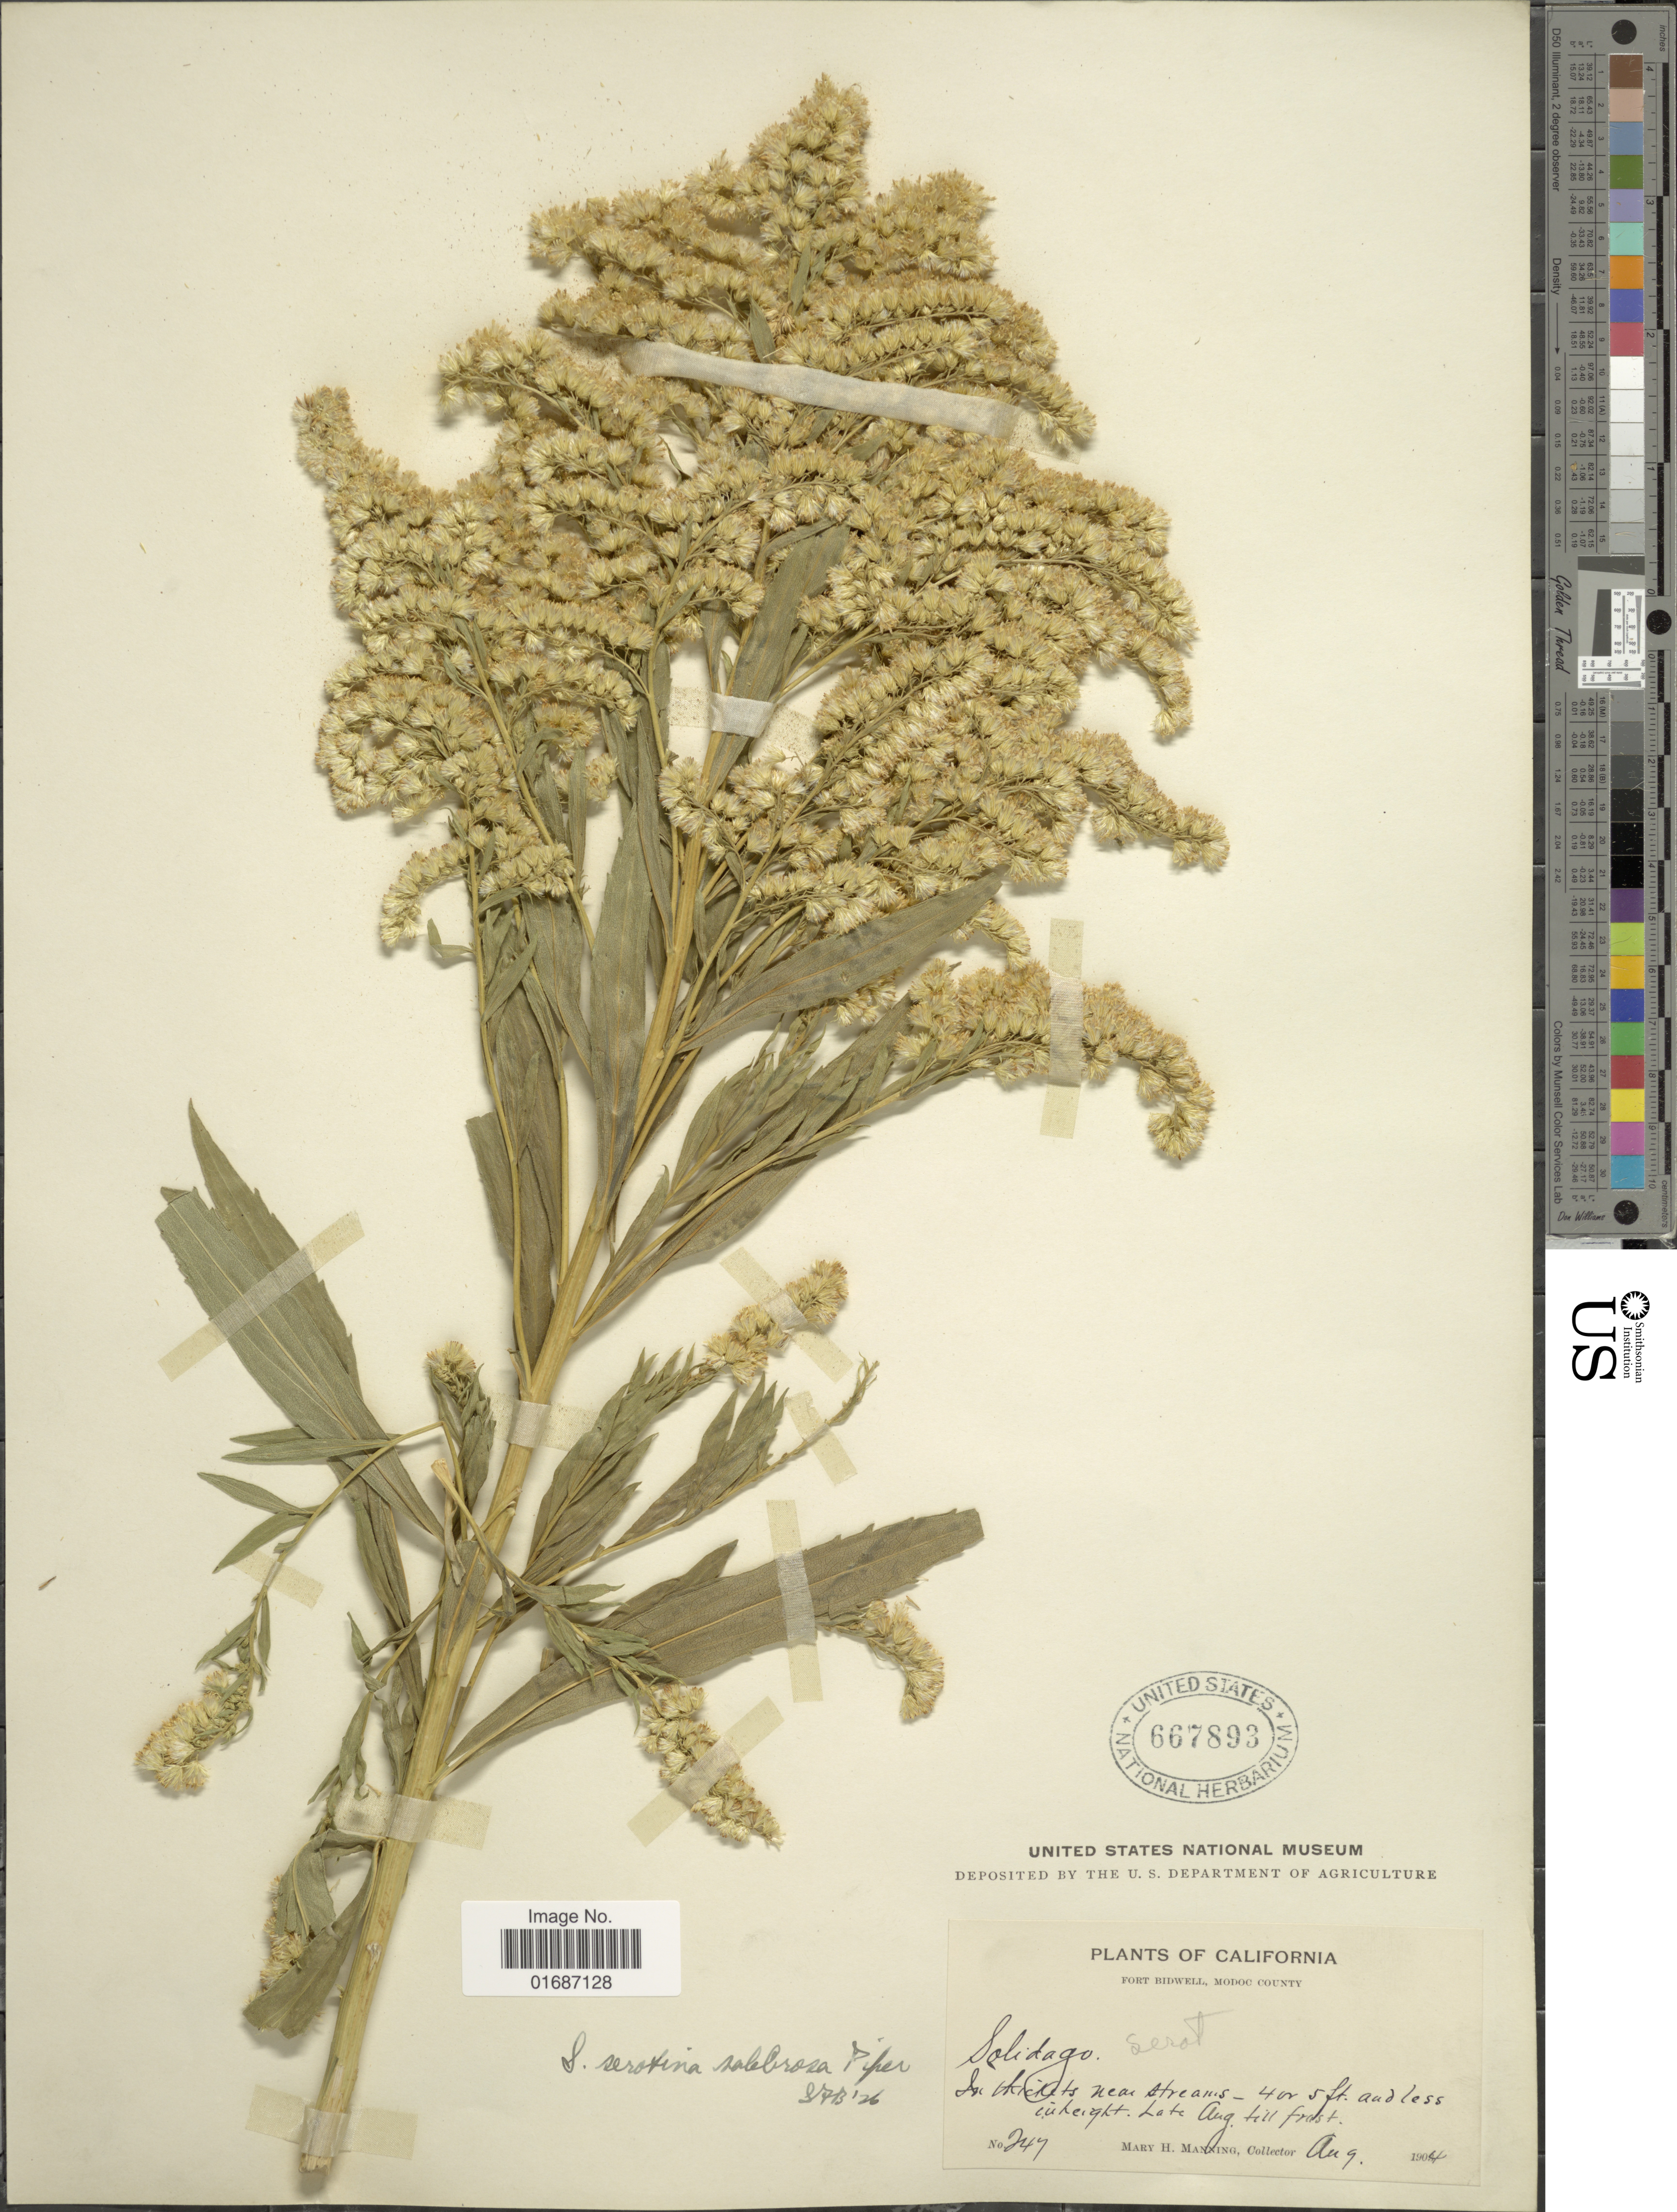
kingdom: Plantae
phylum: Tracheophyta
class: Magnoliopsida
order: Asterales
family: Asteraceae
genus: Solidago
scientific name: Solidago gigantea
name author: Aiton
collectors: M. Manning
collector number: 247*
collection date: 1904-08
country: United States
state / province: California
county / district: Modoc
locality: Fort Bidwell, Modoc County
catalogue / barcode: US 667893